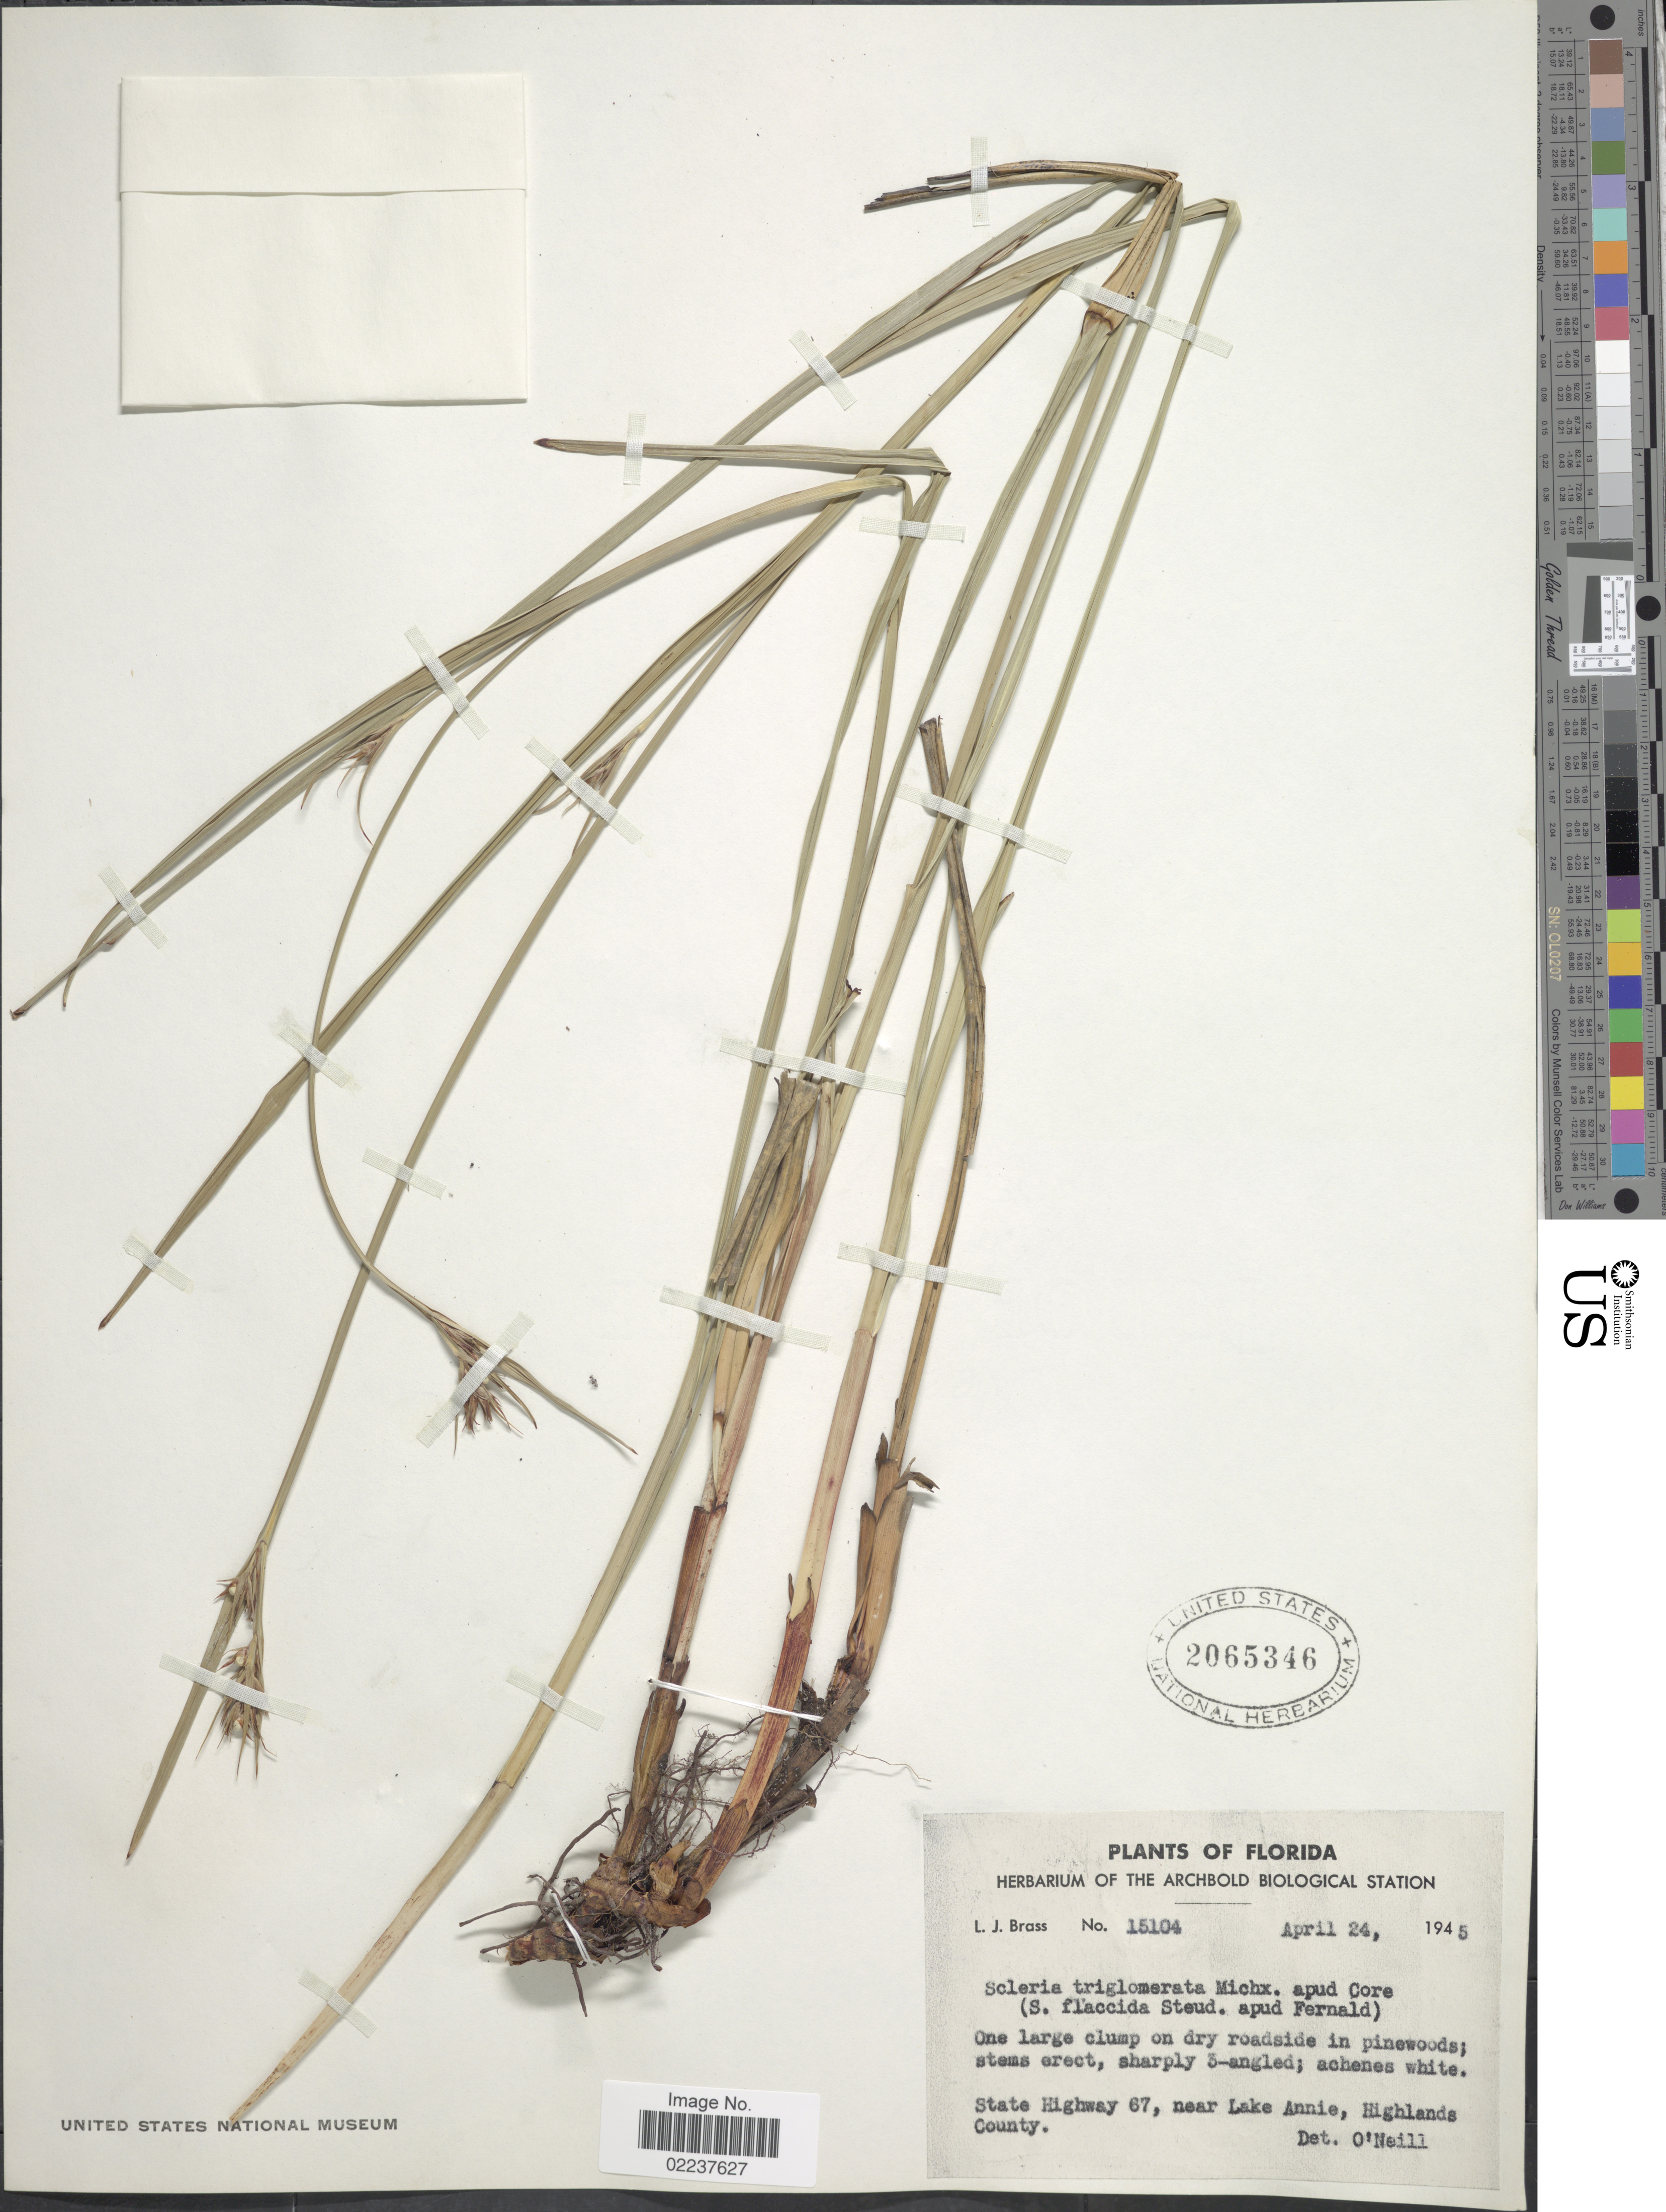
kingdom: Plantae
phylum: Tracheophyta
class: Liliopsida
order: Poales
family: Cyperaceae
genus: Scleria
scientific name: Scleria triglomerata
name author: Michx.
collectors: L. J. Brass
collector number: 15104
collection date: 1945-04-24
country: United States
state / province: Florida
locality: State Highway 67, near Lake Annie, Highlands County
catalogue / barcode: US 2065346